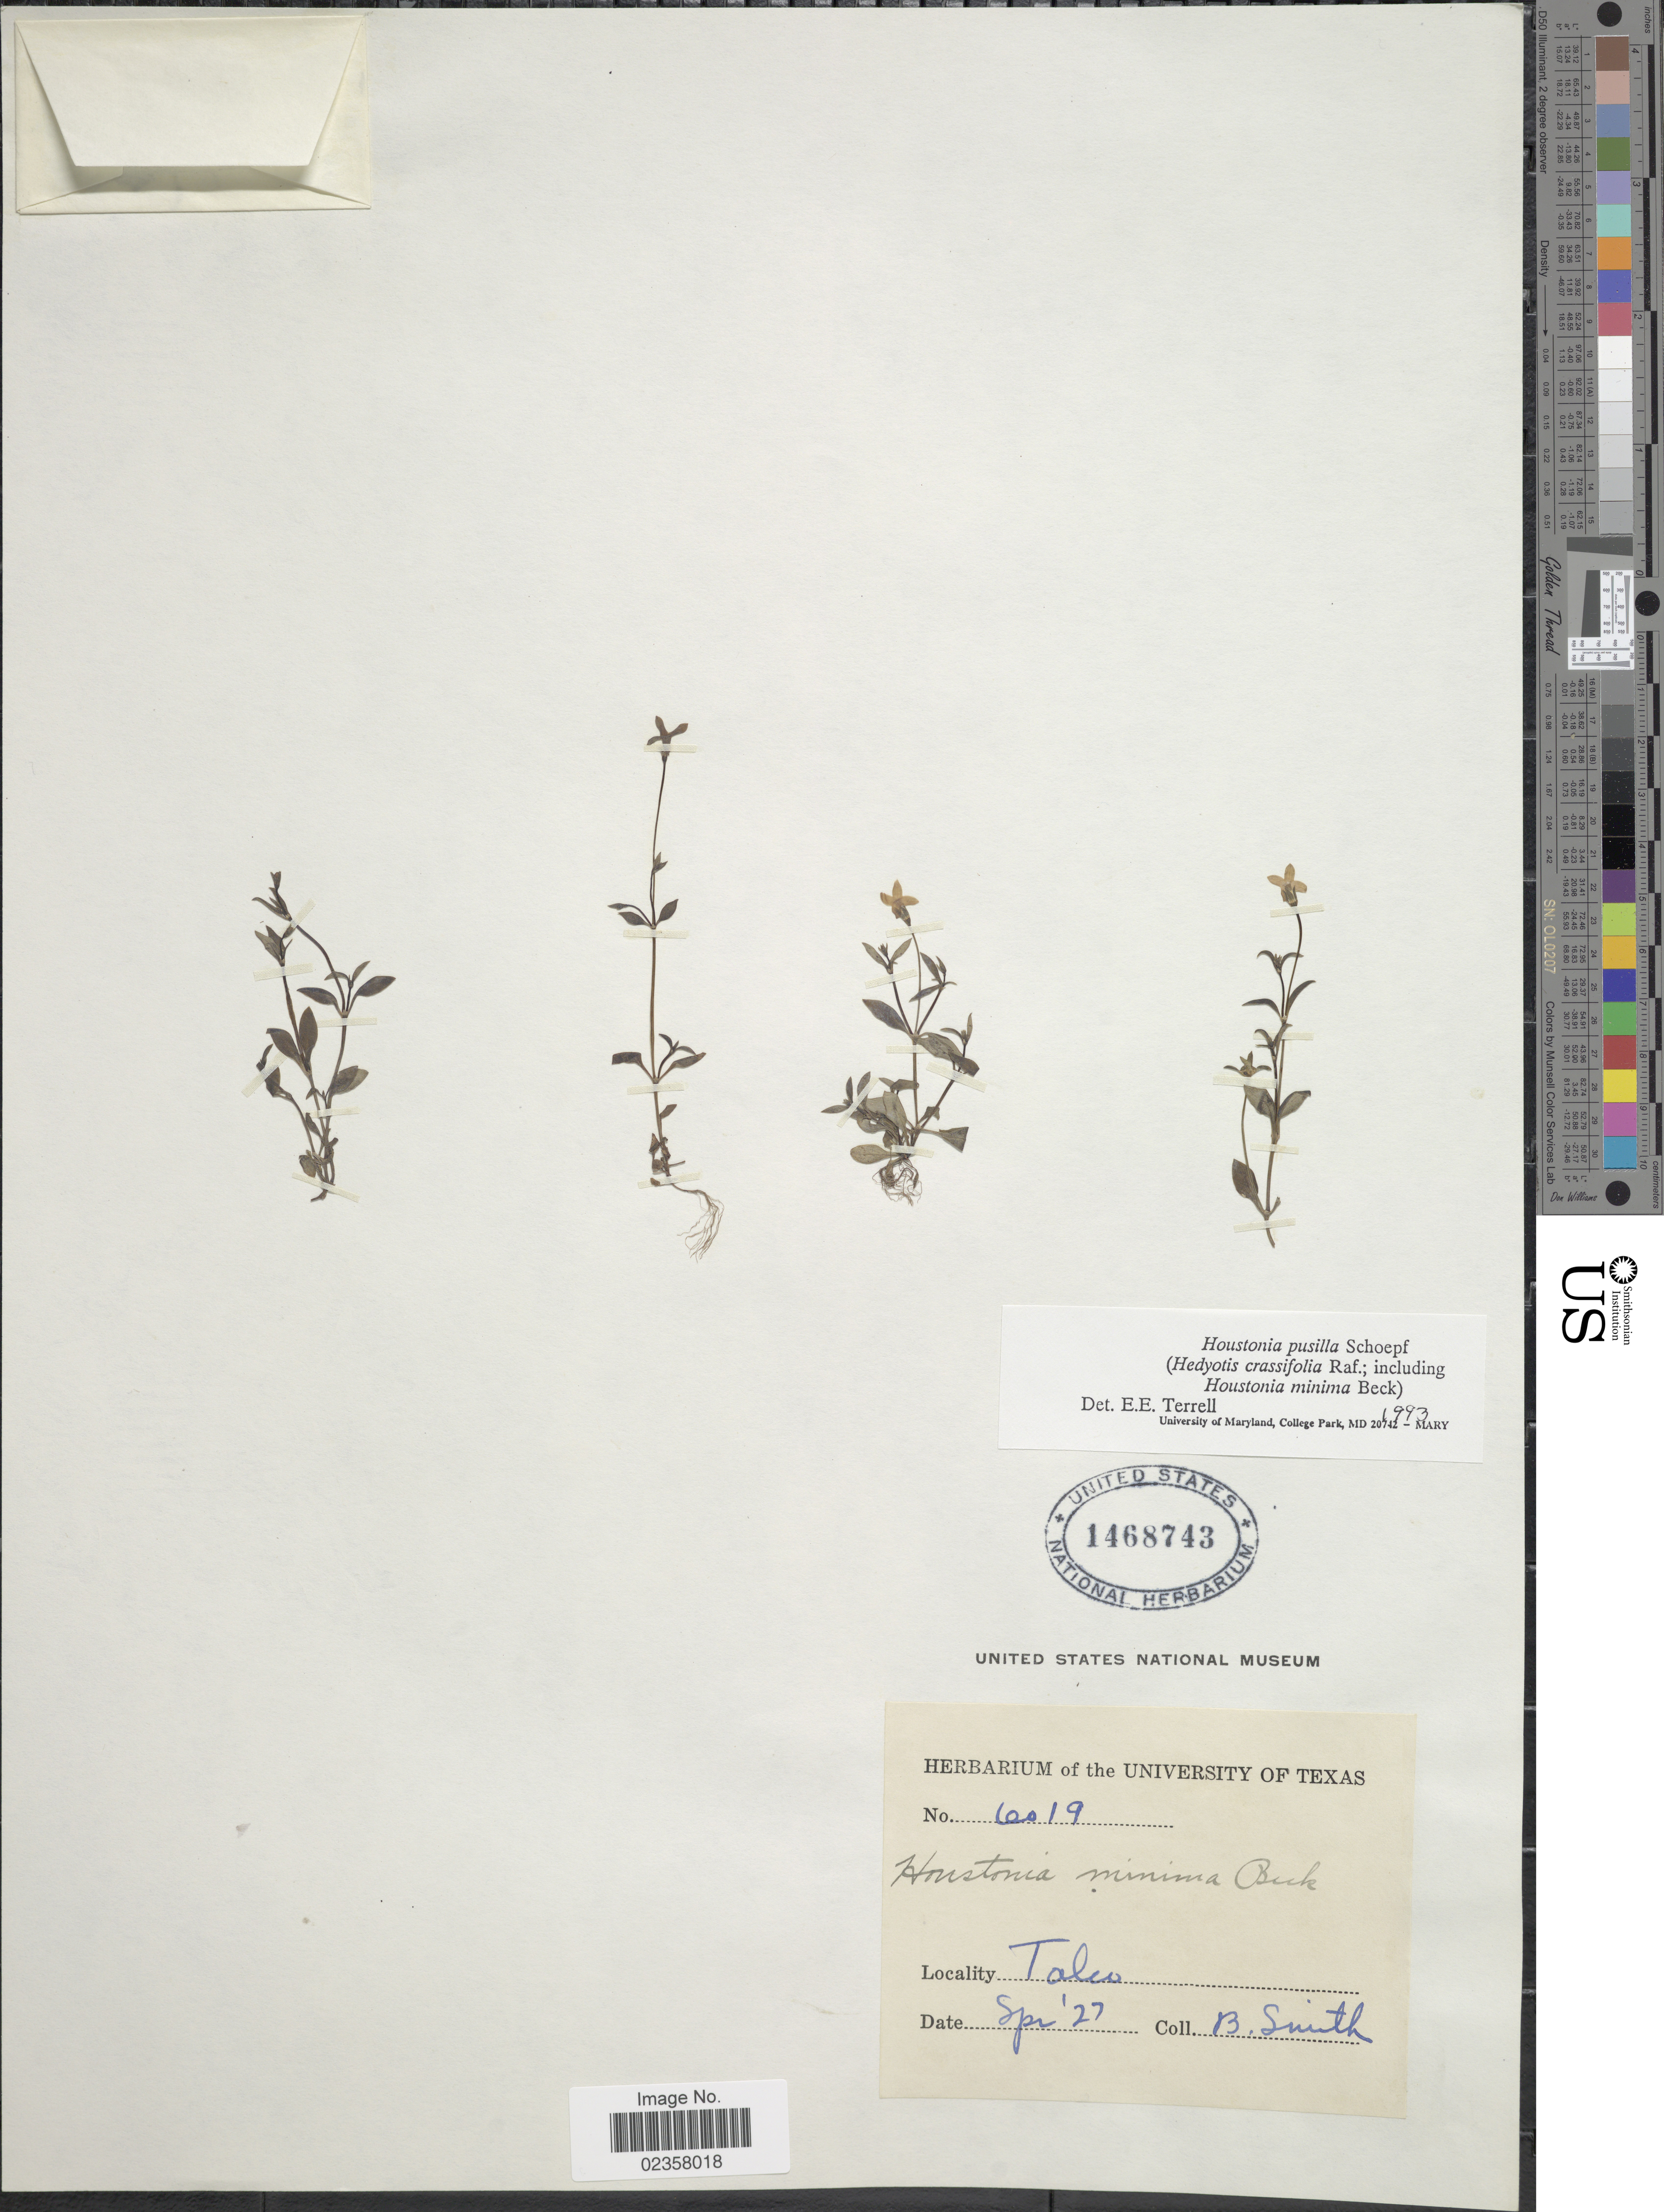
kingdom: Plantae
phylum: Tracheophyta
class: Magnoliopsida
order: Gentianales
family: Rubiaceae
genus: Houstonia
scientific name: Houstonia pusilla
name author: Schoepf.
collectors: B. D. Smith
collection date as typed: Spr.'27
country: United States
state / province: Texas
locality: Talco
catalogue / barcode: US 1468743